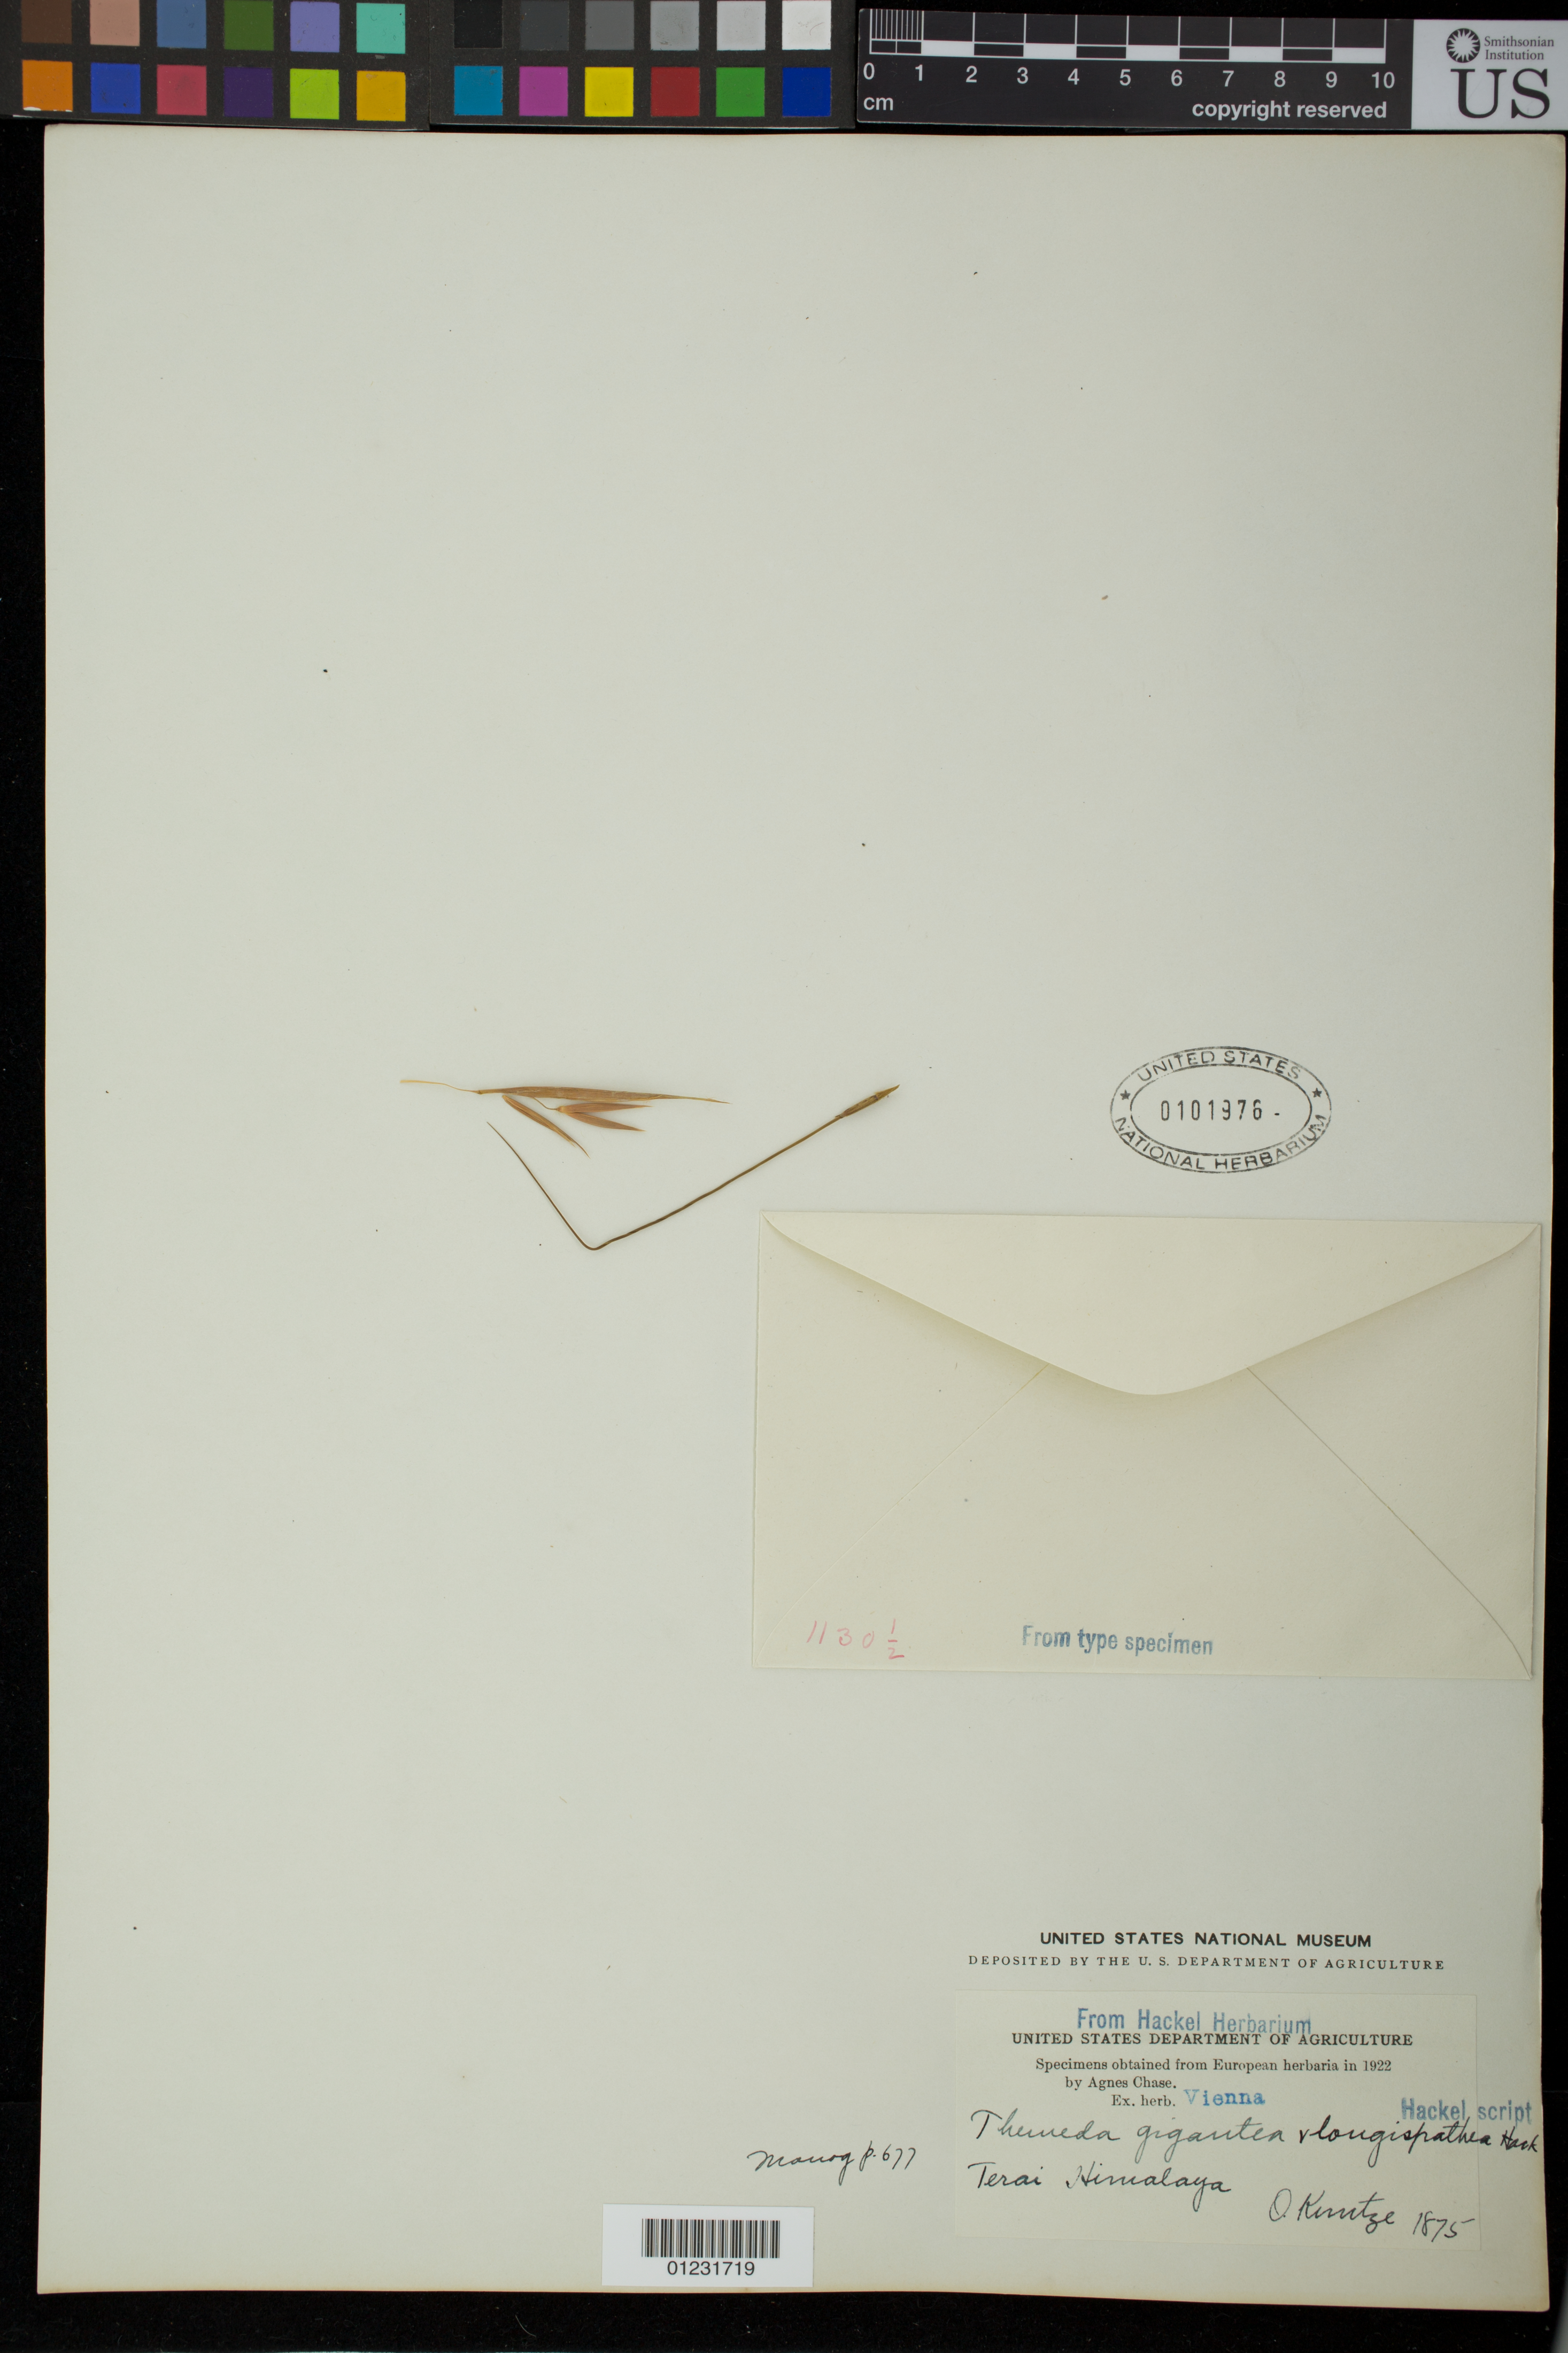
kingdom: Plantae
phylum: Tracheophyta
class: Liliopsida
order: Poales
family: Poaceae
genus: Themeda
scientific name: Themeda gigantea var. longispatha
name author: Hack. in A. DC. & C. DC.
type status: Type Collection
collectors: C.E.O. Kuntze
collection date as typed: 1875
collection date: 1875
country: India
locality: Terai, Himalaya.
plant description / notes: Fragmentary material of type specimen ex herb. Vienna.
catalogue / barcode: US 101976